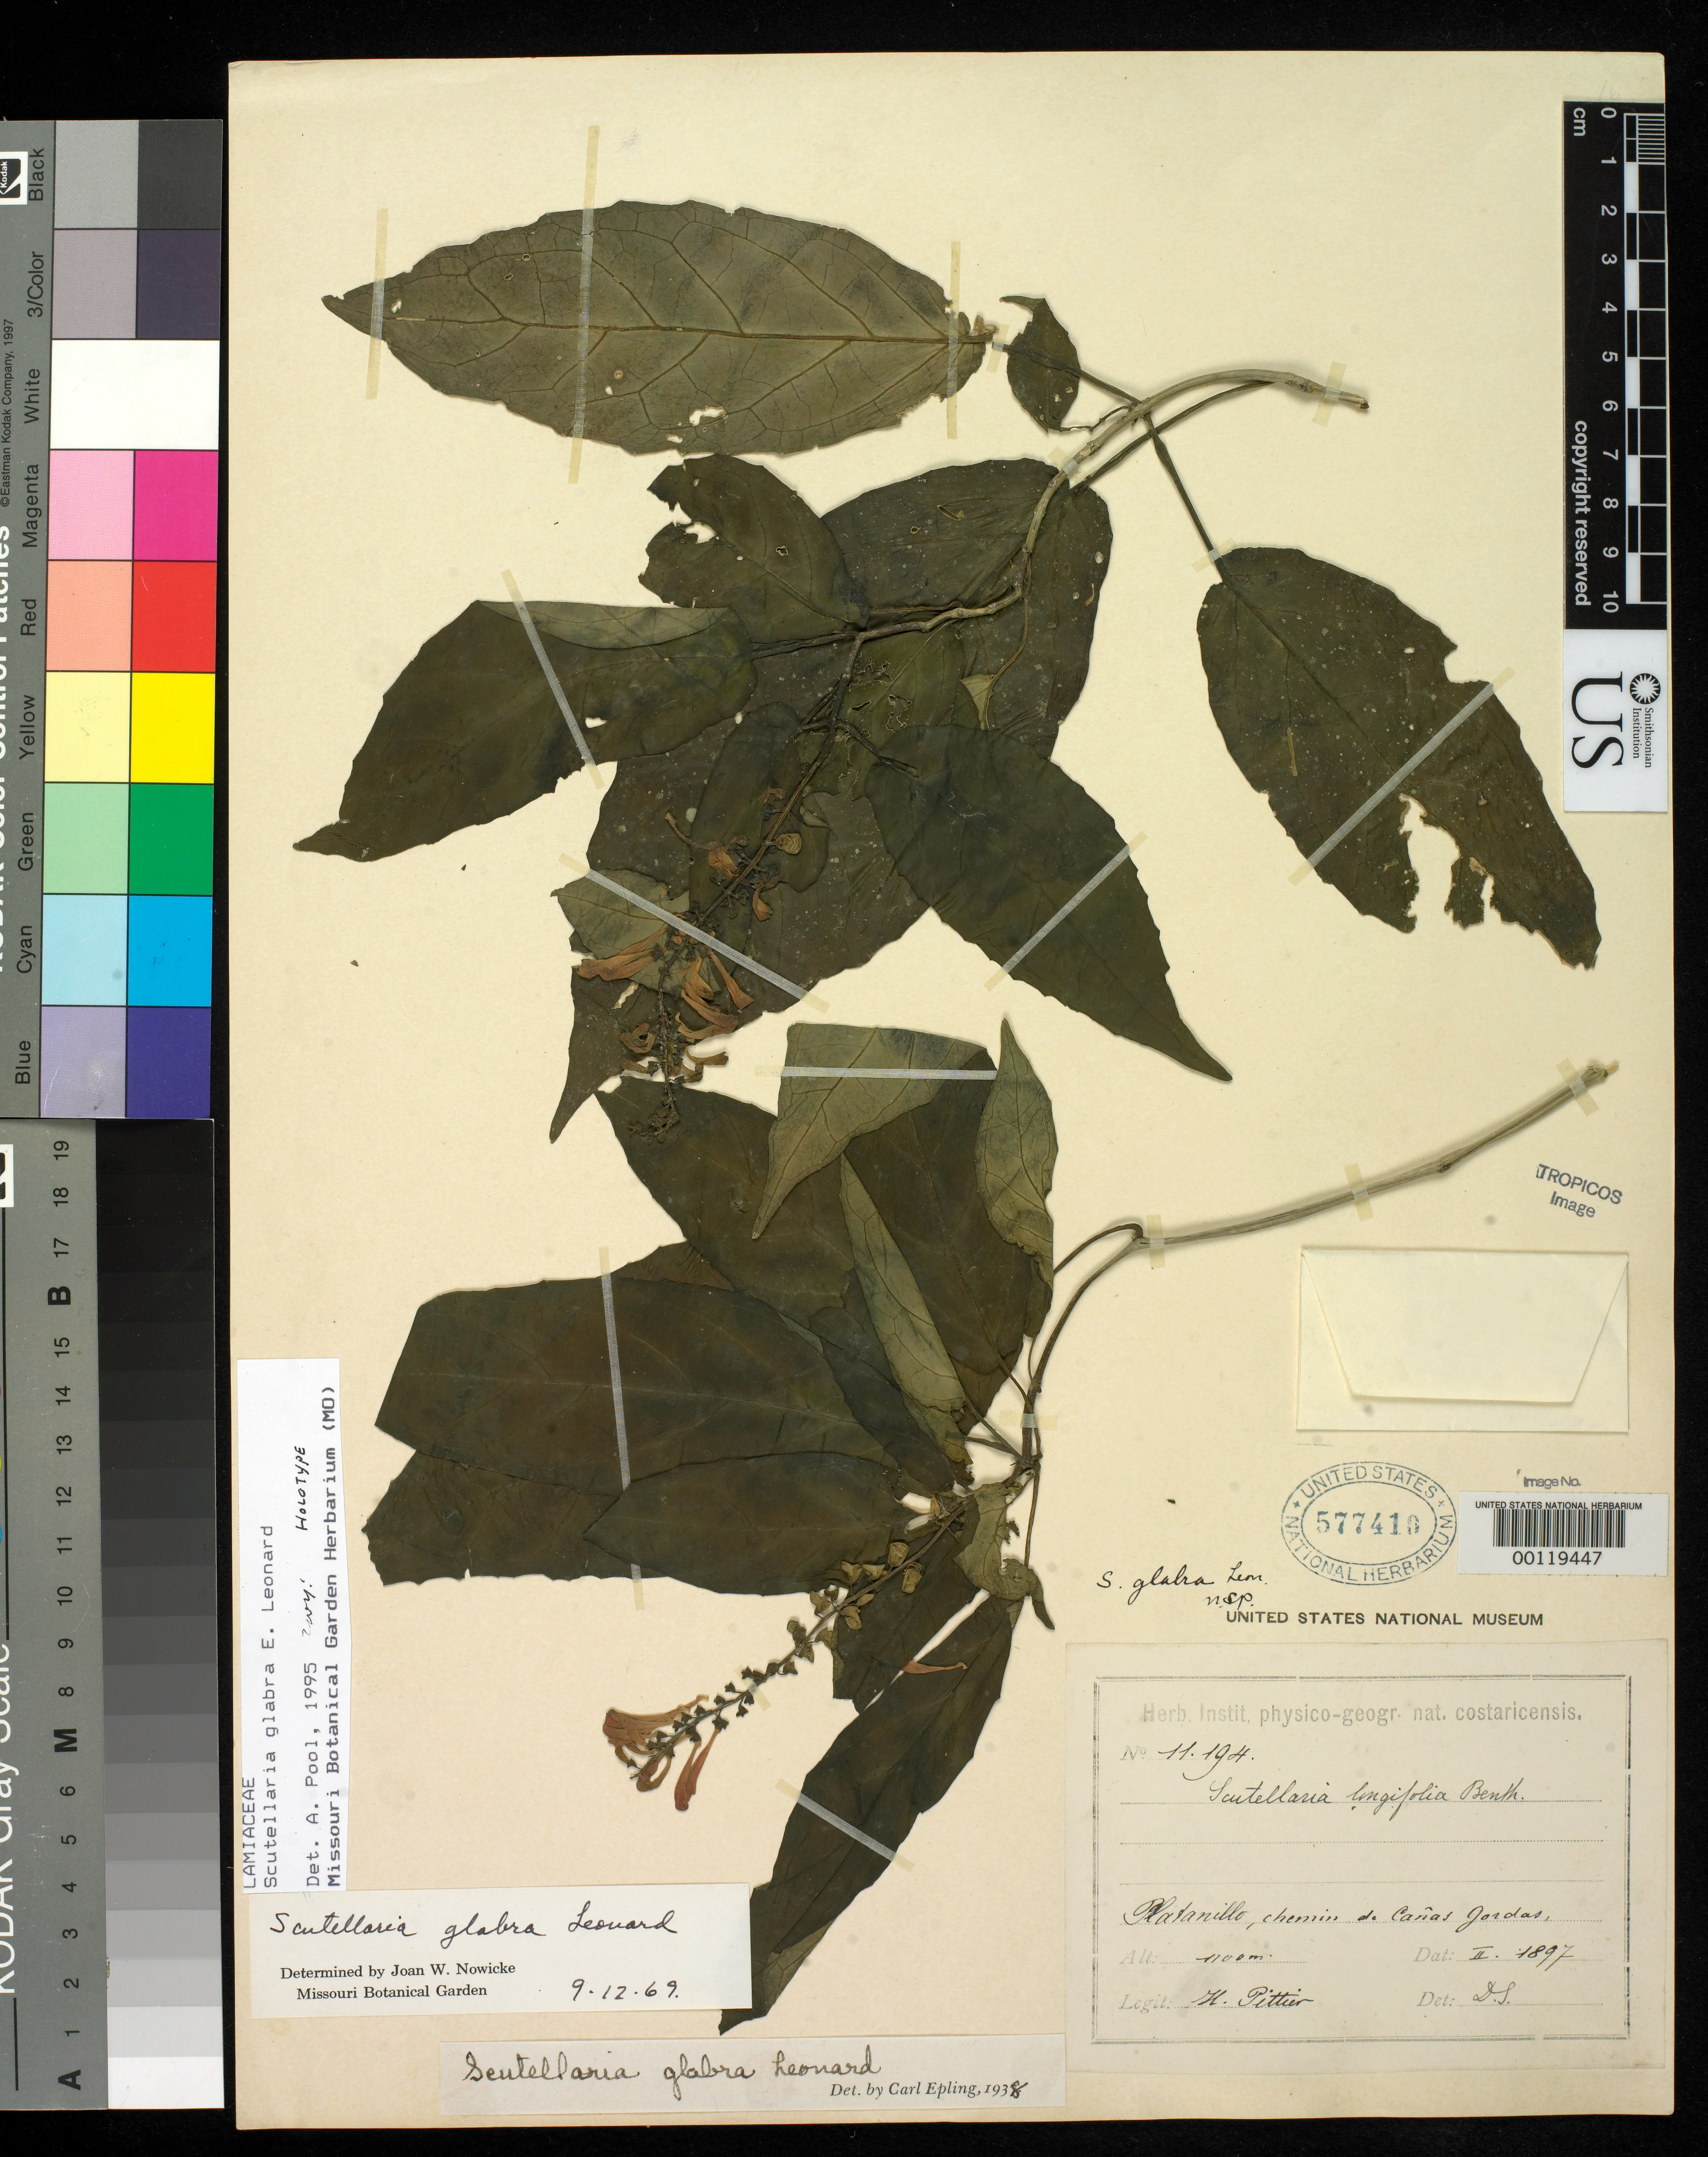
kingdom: Plantae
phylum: Tracheophyta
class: Magnoliopsida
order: Lamiales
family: Lamiaceae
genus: Scutellaria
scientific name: Scutellaria glabra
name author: Leonard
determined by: Pool, A., (MO), Missouri Botanical Garden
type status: Holotype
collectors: H. F. Pittier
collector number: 11194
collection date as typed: Feb 1897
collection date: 1897-02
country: Costa Rica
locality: Platanillo, Chemin de Cañas Gordas.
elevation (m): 1100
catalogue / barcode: US 577410